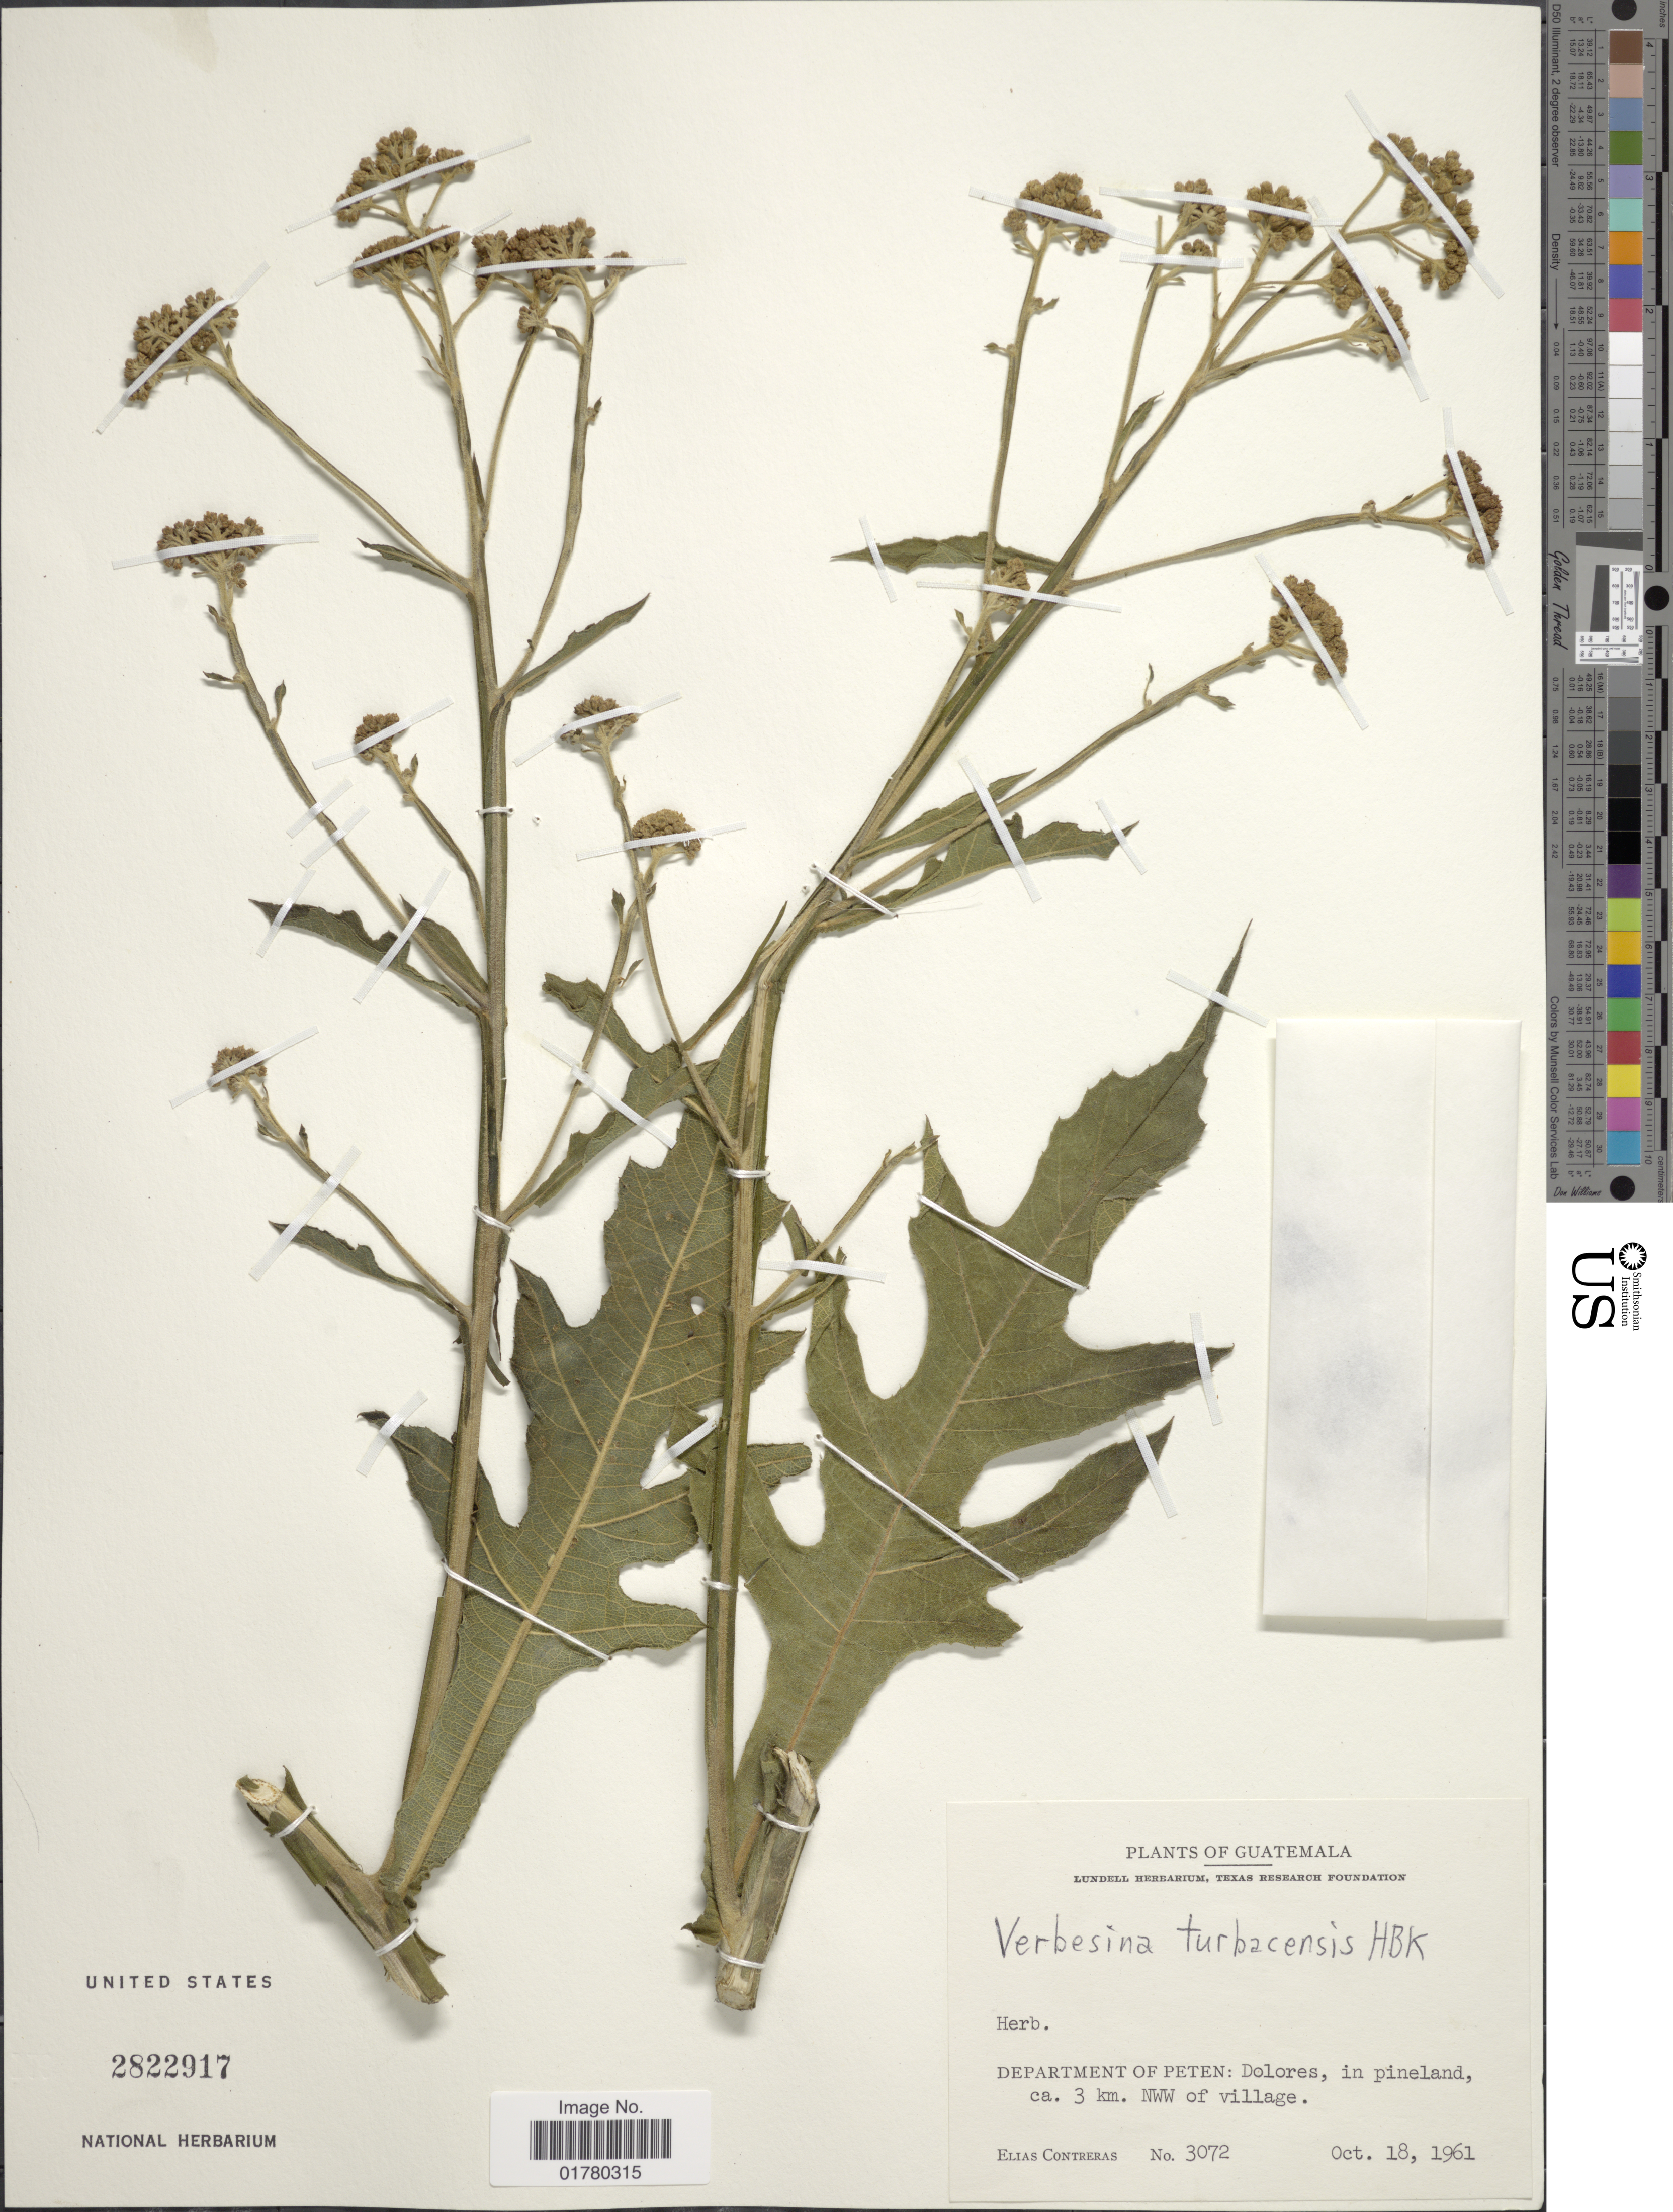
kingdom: Plantae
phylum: Tracheophyta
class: Magnoliopsida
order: Asterales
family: Asteraceae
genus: Verbesina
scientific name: Verbesina turbacensis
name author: Kunth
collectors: E. Contreras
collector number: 3072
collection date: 1961-10-18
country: Guatemala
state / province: El Petén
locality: Dolores, in pineland, ca. 3 km. NNW of village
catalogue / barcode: US 2822917